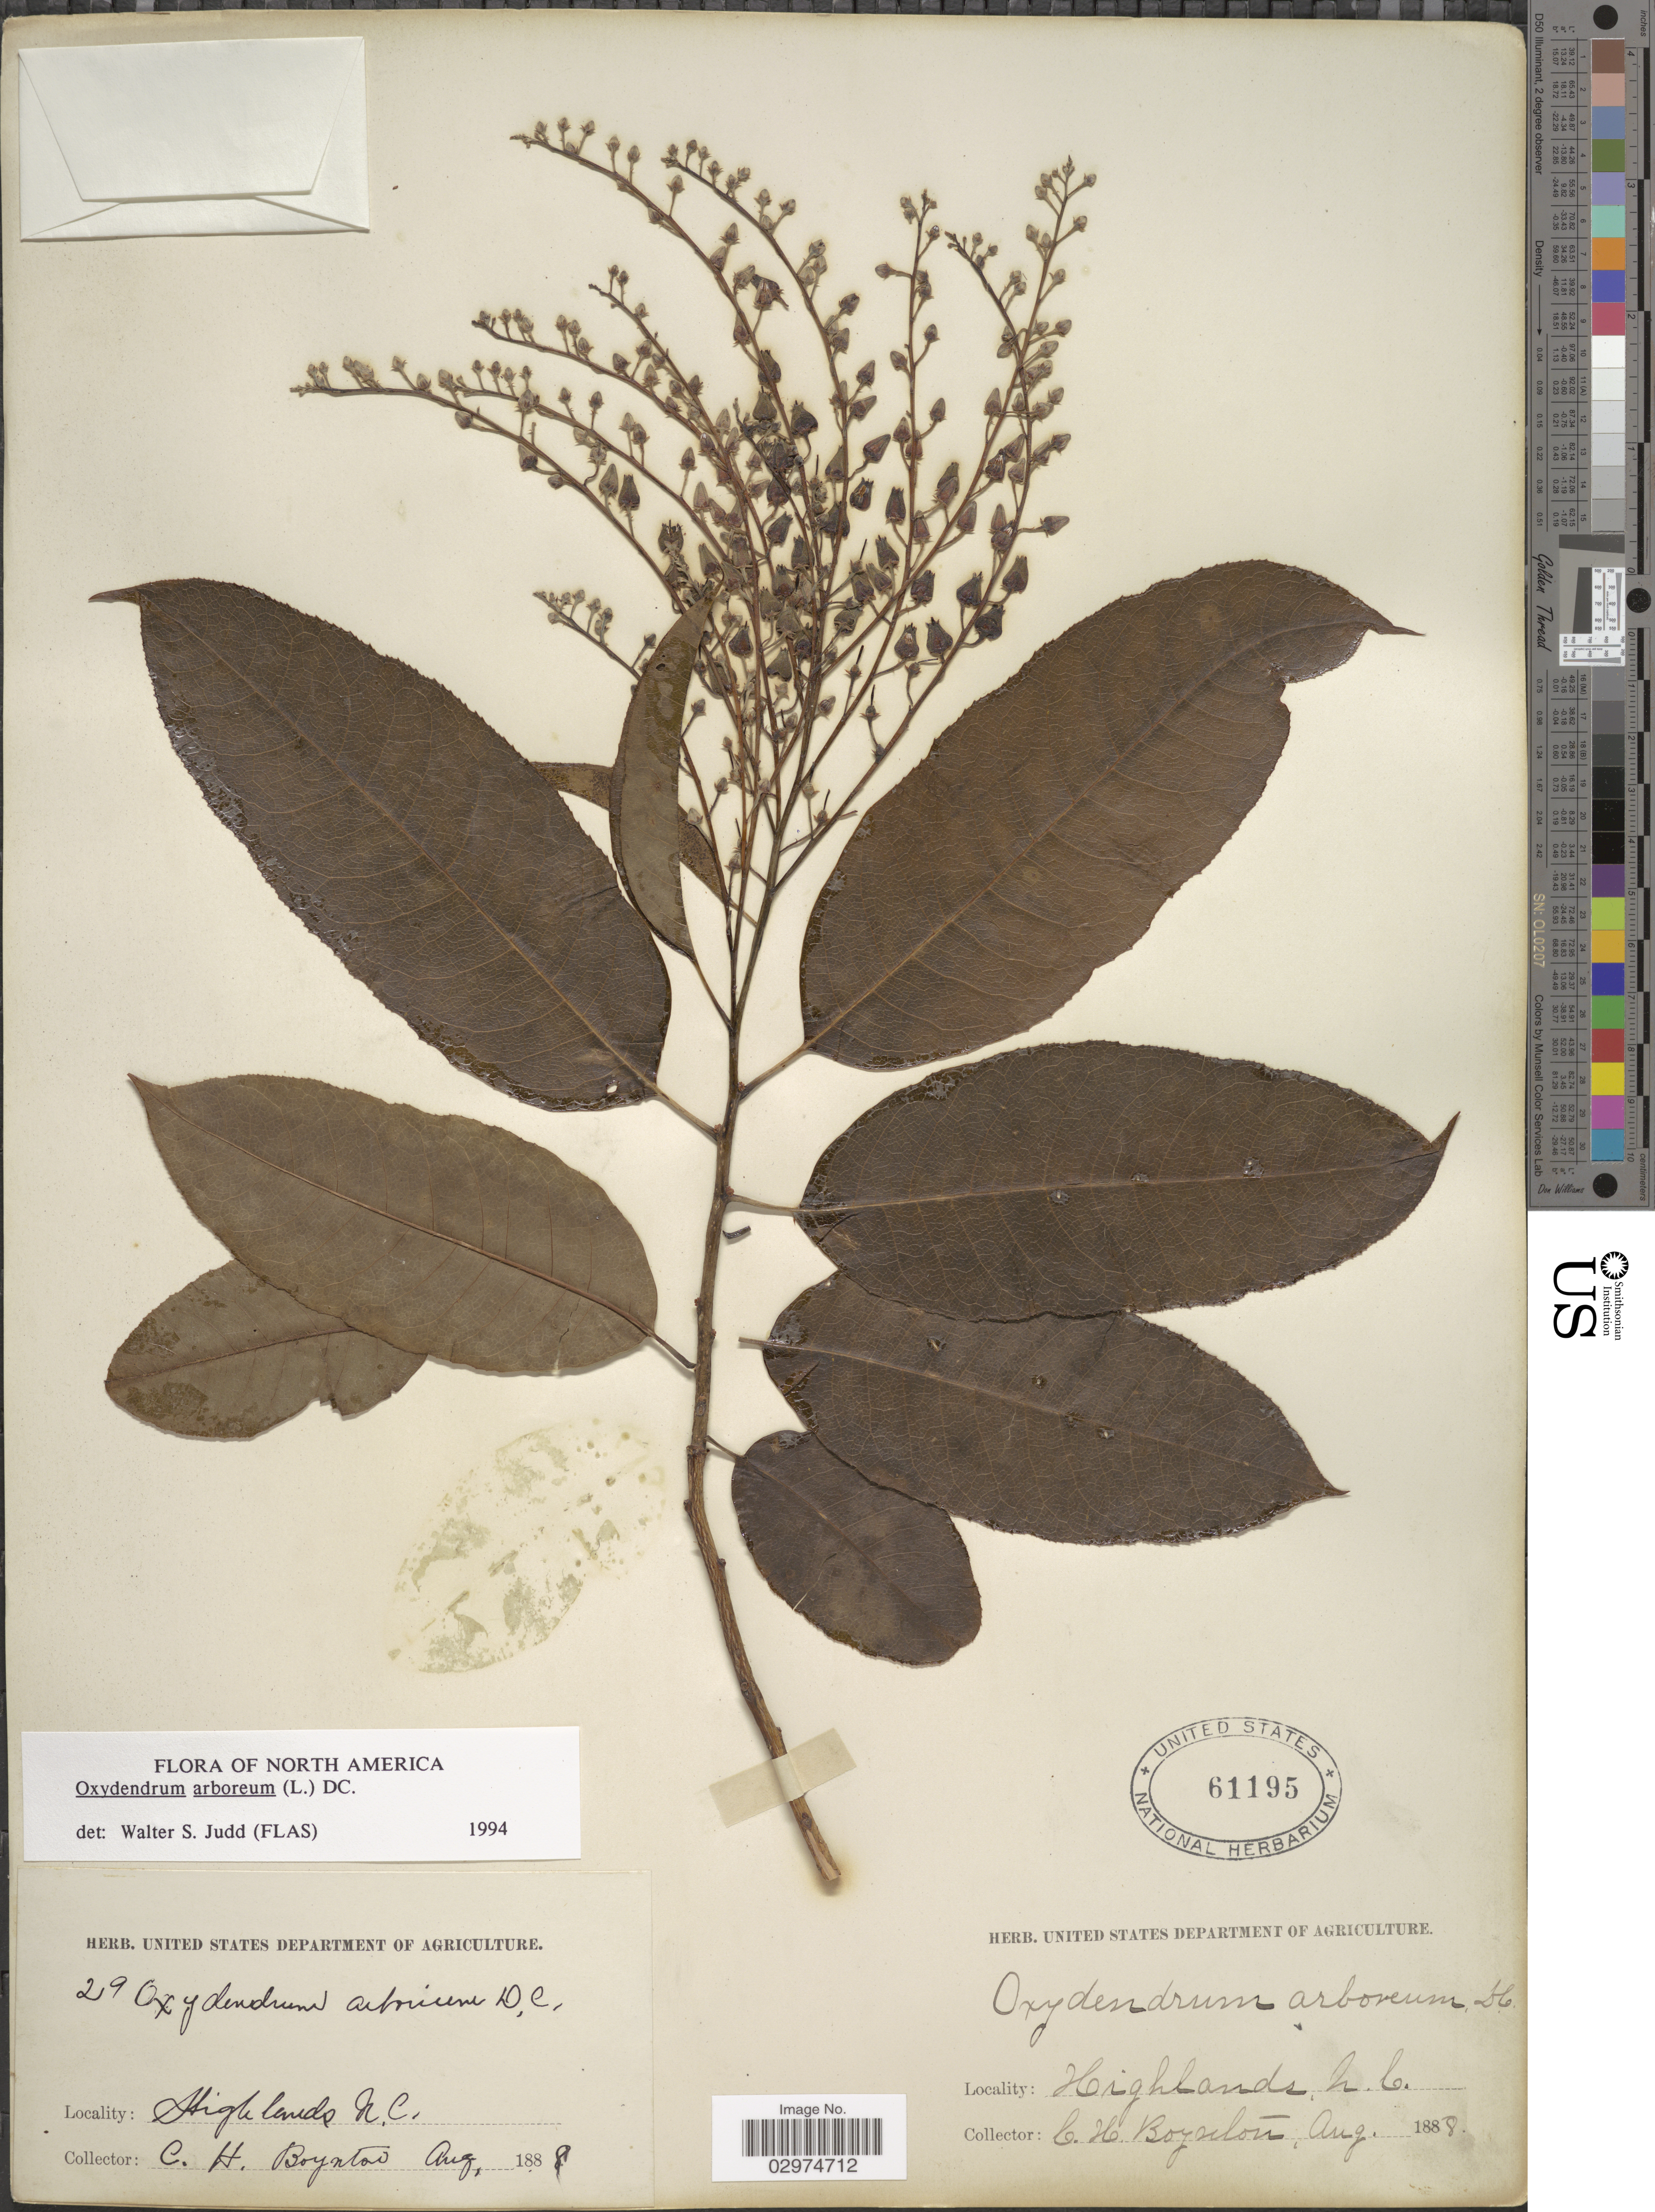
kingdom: Plantae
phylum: Tracheophyta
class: Magnoliopsida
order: Ericales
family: Ericaceae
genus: Oxydendrum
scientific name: Oxydendrum arboreum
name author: (L.) DC.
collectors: C. Boynton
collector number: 29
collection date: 1888-08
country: United States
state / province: North Carolina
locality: Highlands, N.C.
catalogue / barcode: US 61195